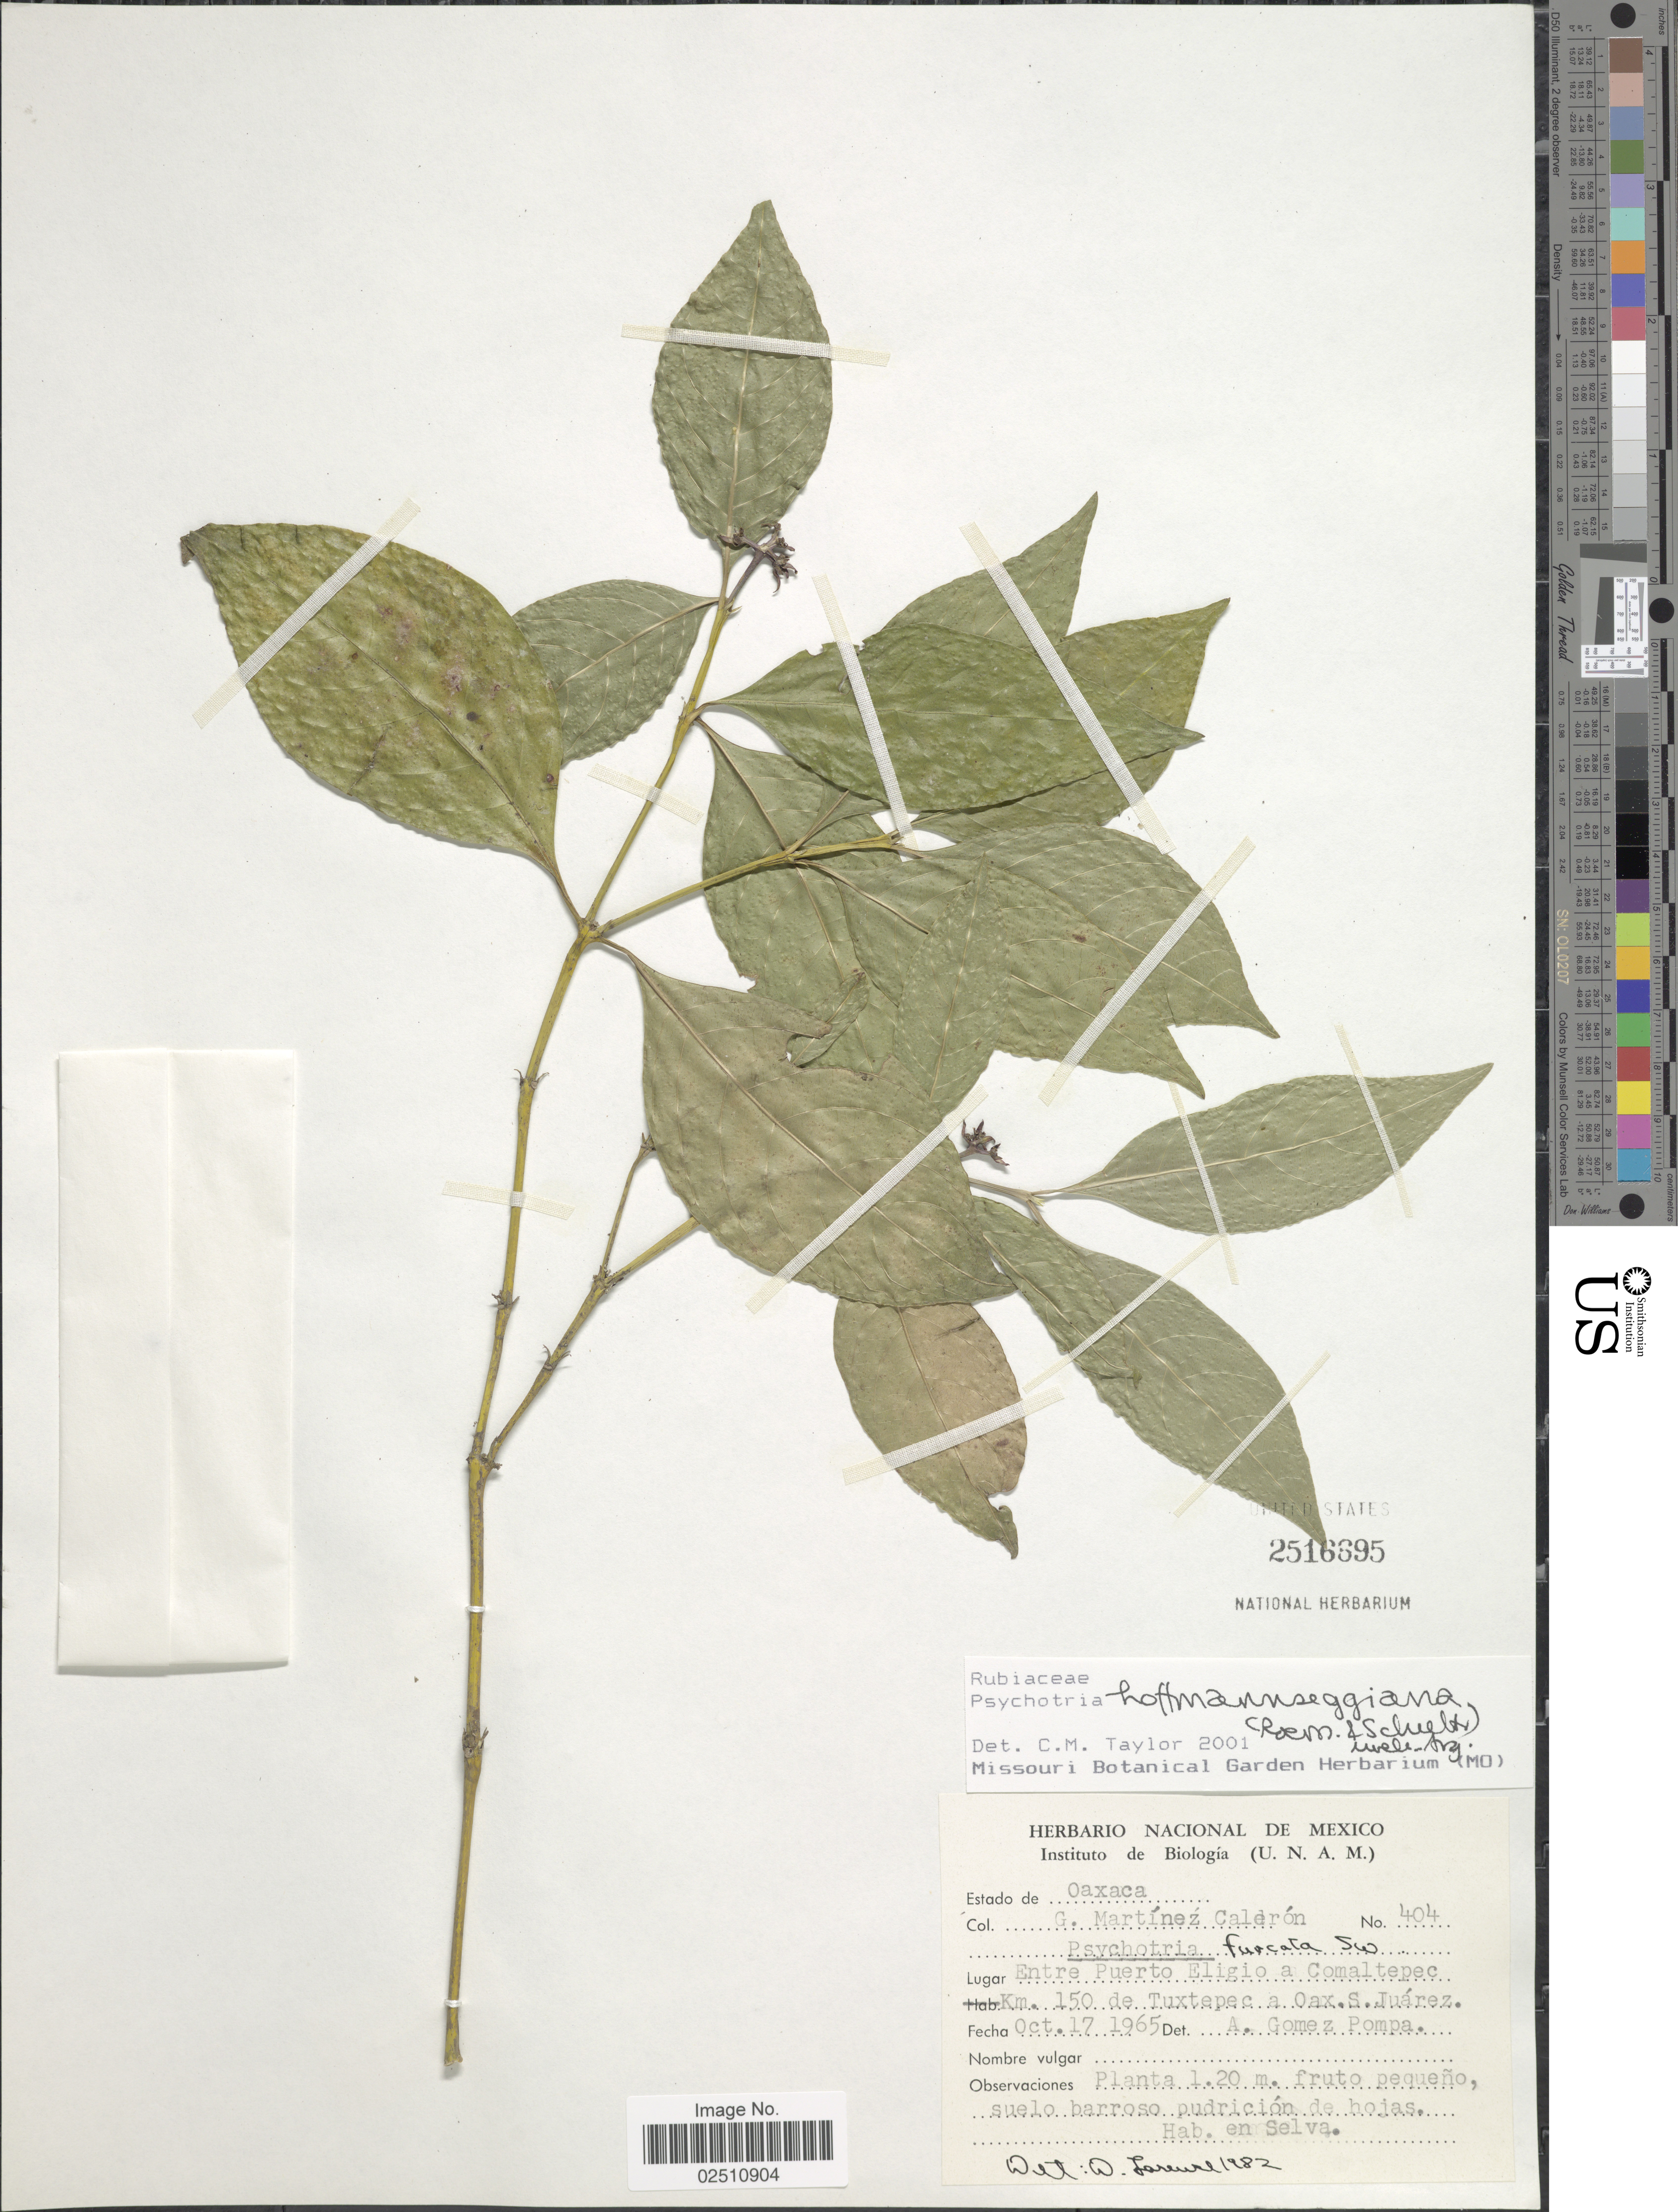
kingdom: Plantae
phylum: Tracheophyta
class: Magnoliopsida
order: Gentianales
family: Rubiaceae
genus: Psychotria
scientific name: Psychotria hoffmannseggiana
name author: (Willd. ex Roem. & Schult.) Müll. Arg.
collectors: G. Martínez Calderón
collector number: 404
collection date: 1965-10-17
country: Mexico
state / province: Oaxaca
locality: Entre Puerto Eligio a Comaltepec, km. 150 de Tuxtepec a Oax. S. Juarez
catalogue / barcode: US 2516695